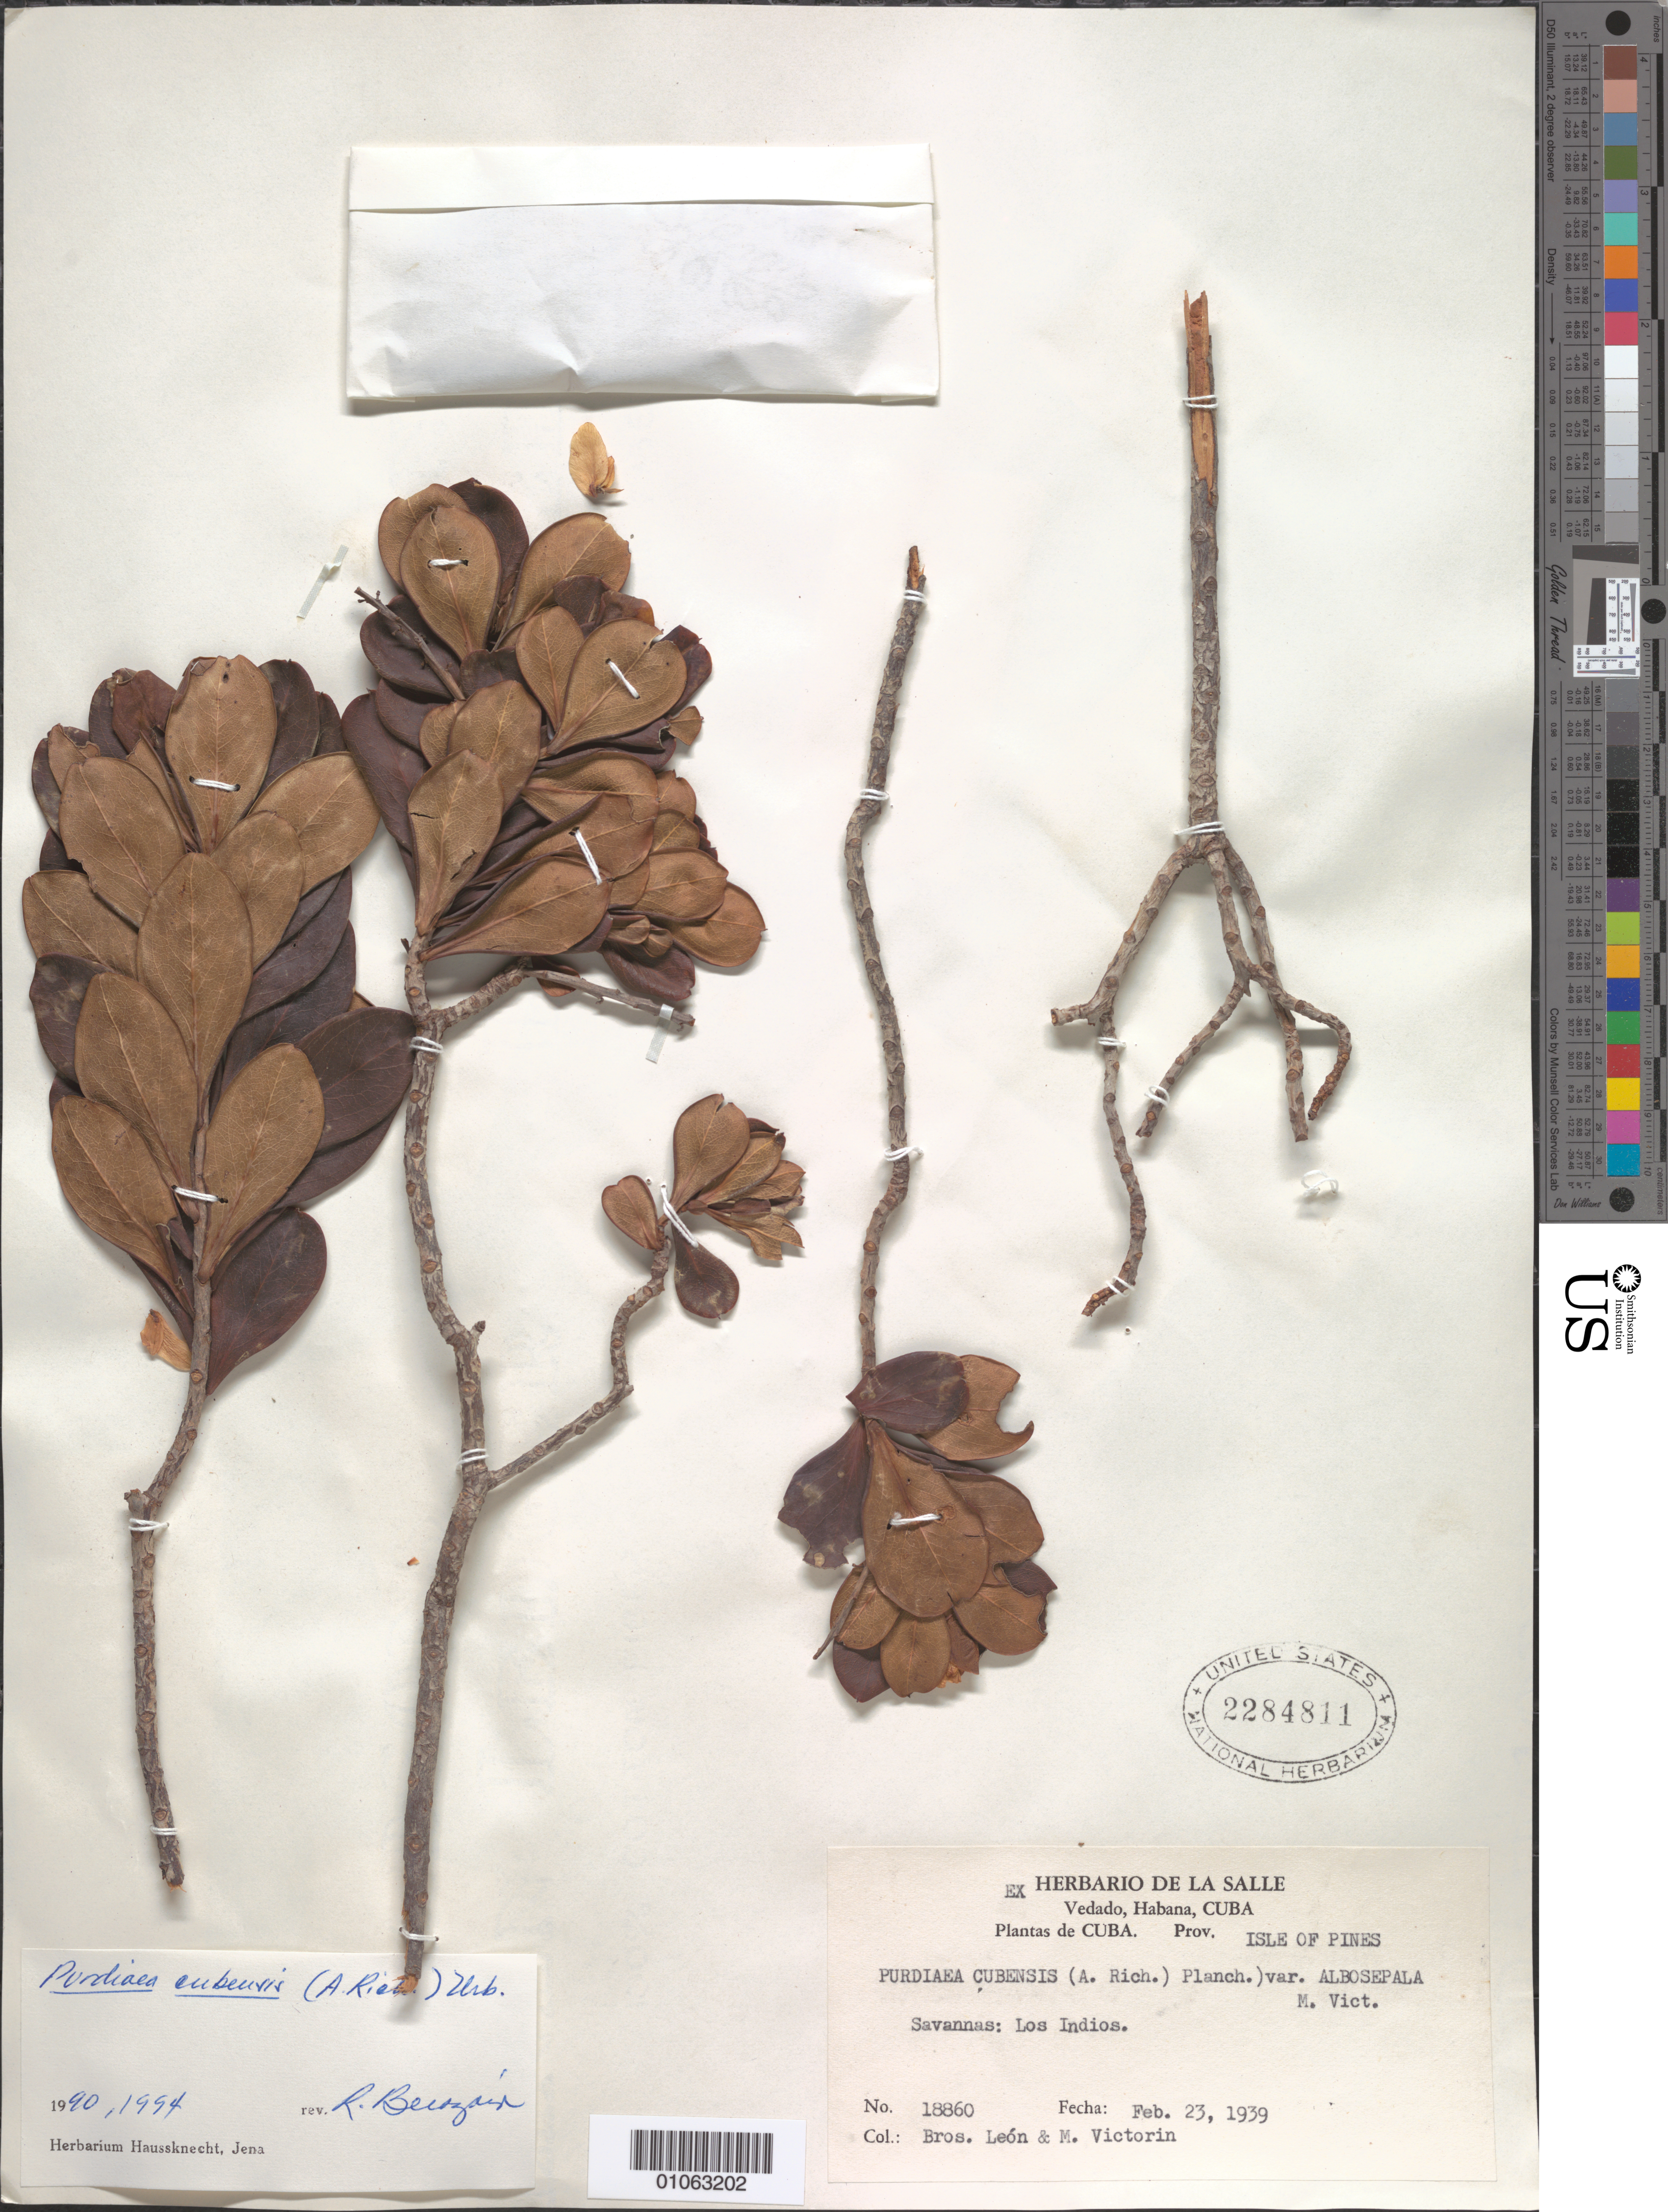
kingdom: Plantae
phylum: Tracheophyta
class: Magnoliopsida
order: Ericales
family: Clethraceae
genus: Purdiaea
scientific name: Purdiaea cubensis var. albosepala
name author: Vict.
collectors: Bro. León & F. Victorin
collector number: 18860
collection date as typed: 23 Feb 1939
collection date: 1939-02-23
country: Cuba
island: Isla de la Juventud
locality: Savannas: Los indios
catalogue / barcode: US 2284811